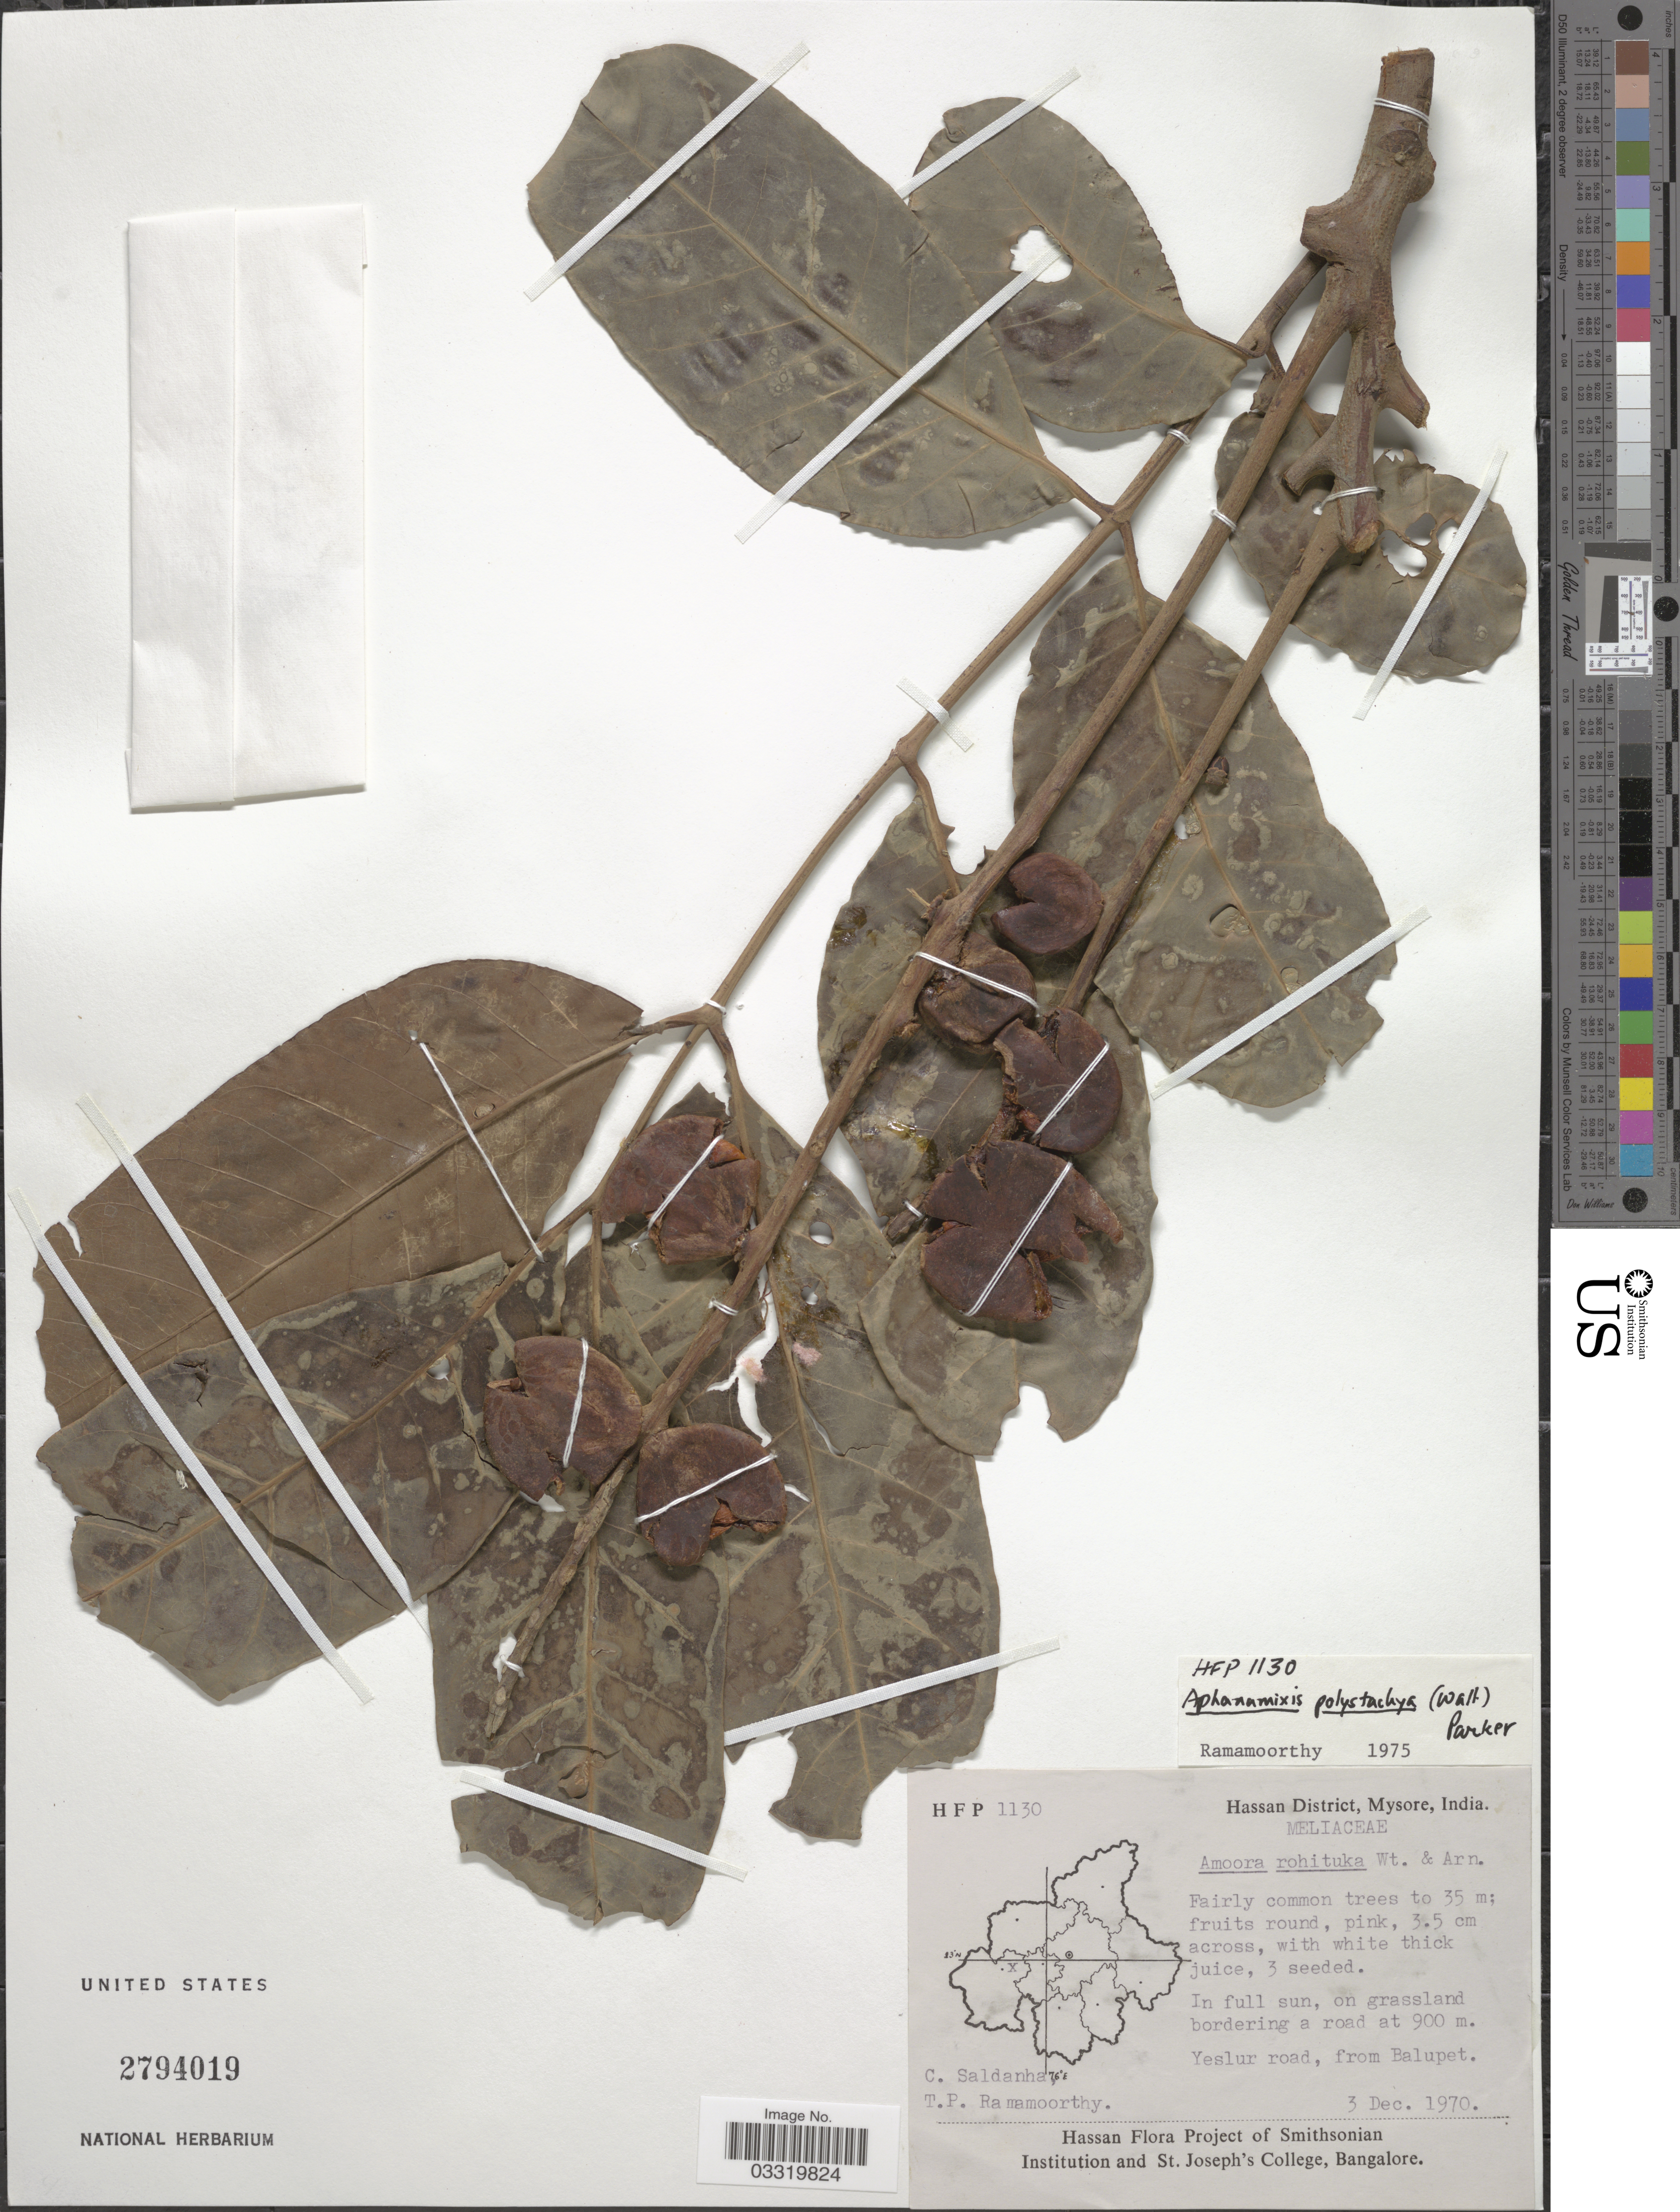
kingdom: Plantae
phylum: Tracheophyta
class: Magnoliopsida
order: Sapindales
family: Meliaceae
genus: Aphanamixis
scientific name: Aphanamixis polystachya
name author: (Wall.) R. Parker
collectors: C. Saldanha & T. P. Ramamoorthy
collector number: HFP1130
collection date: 1970-12-03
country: India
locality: Hassan District, Mysore, Yeslur road, from Balupet.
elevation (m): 900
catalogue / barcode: US 2794019